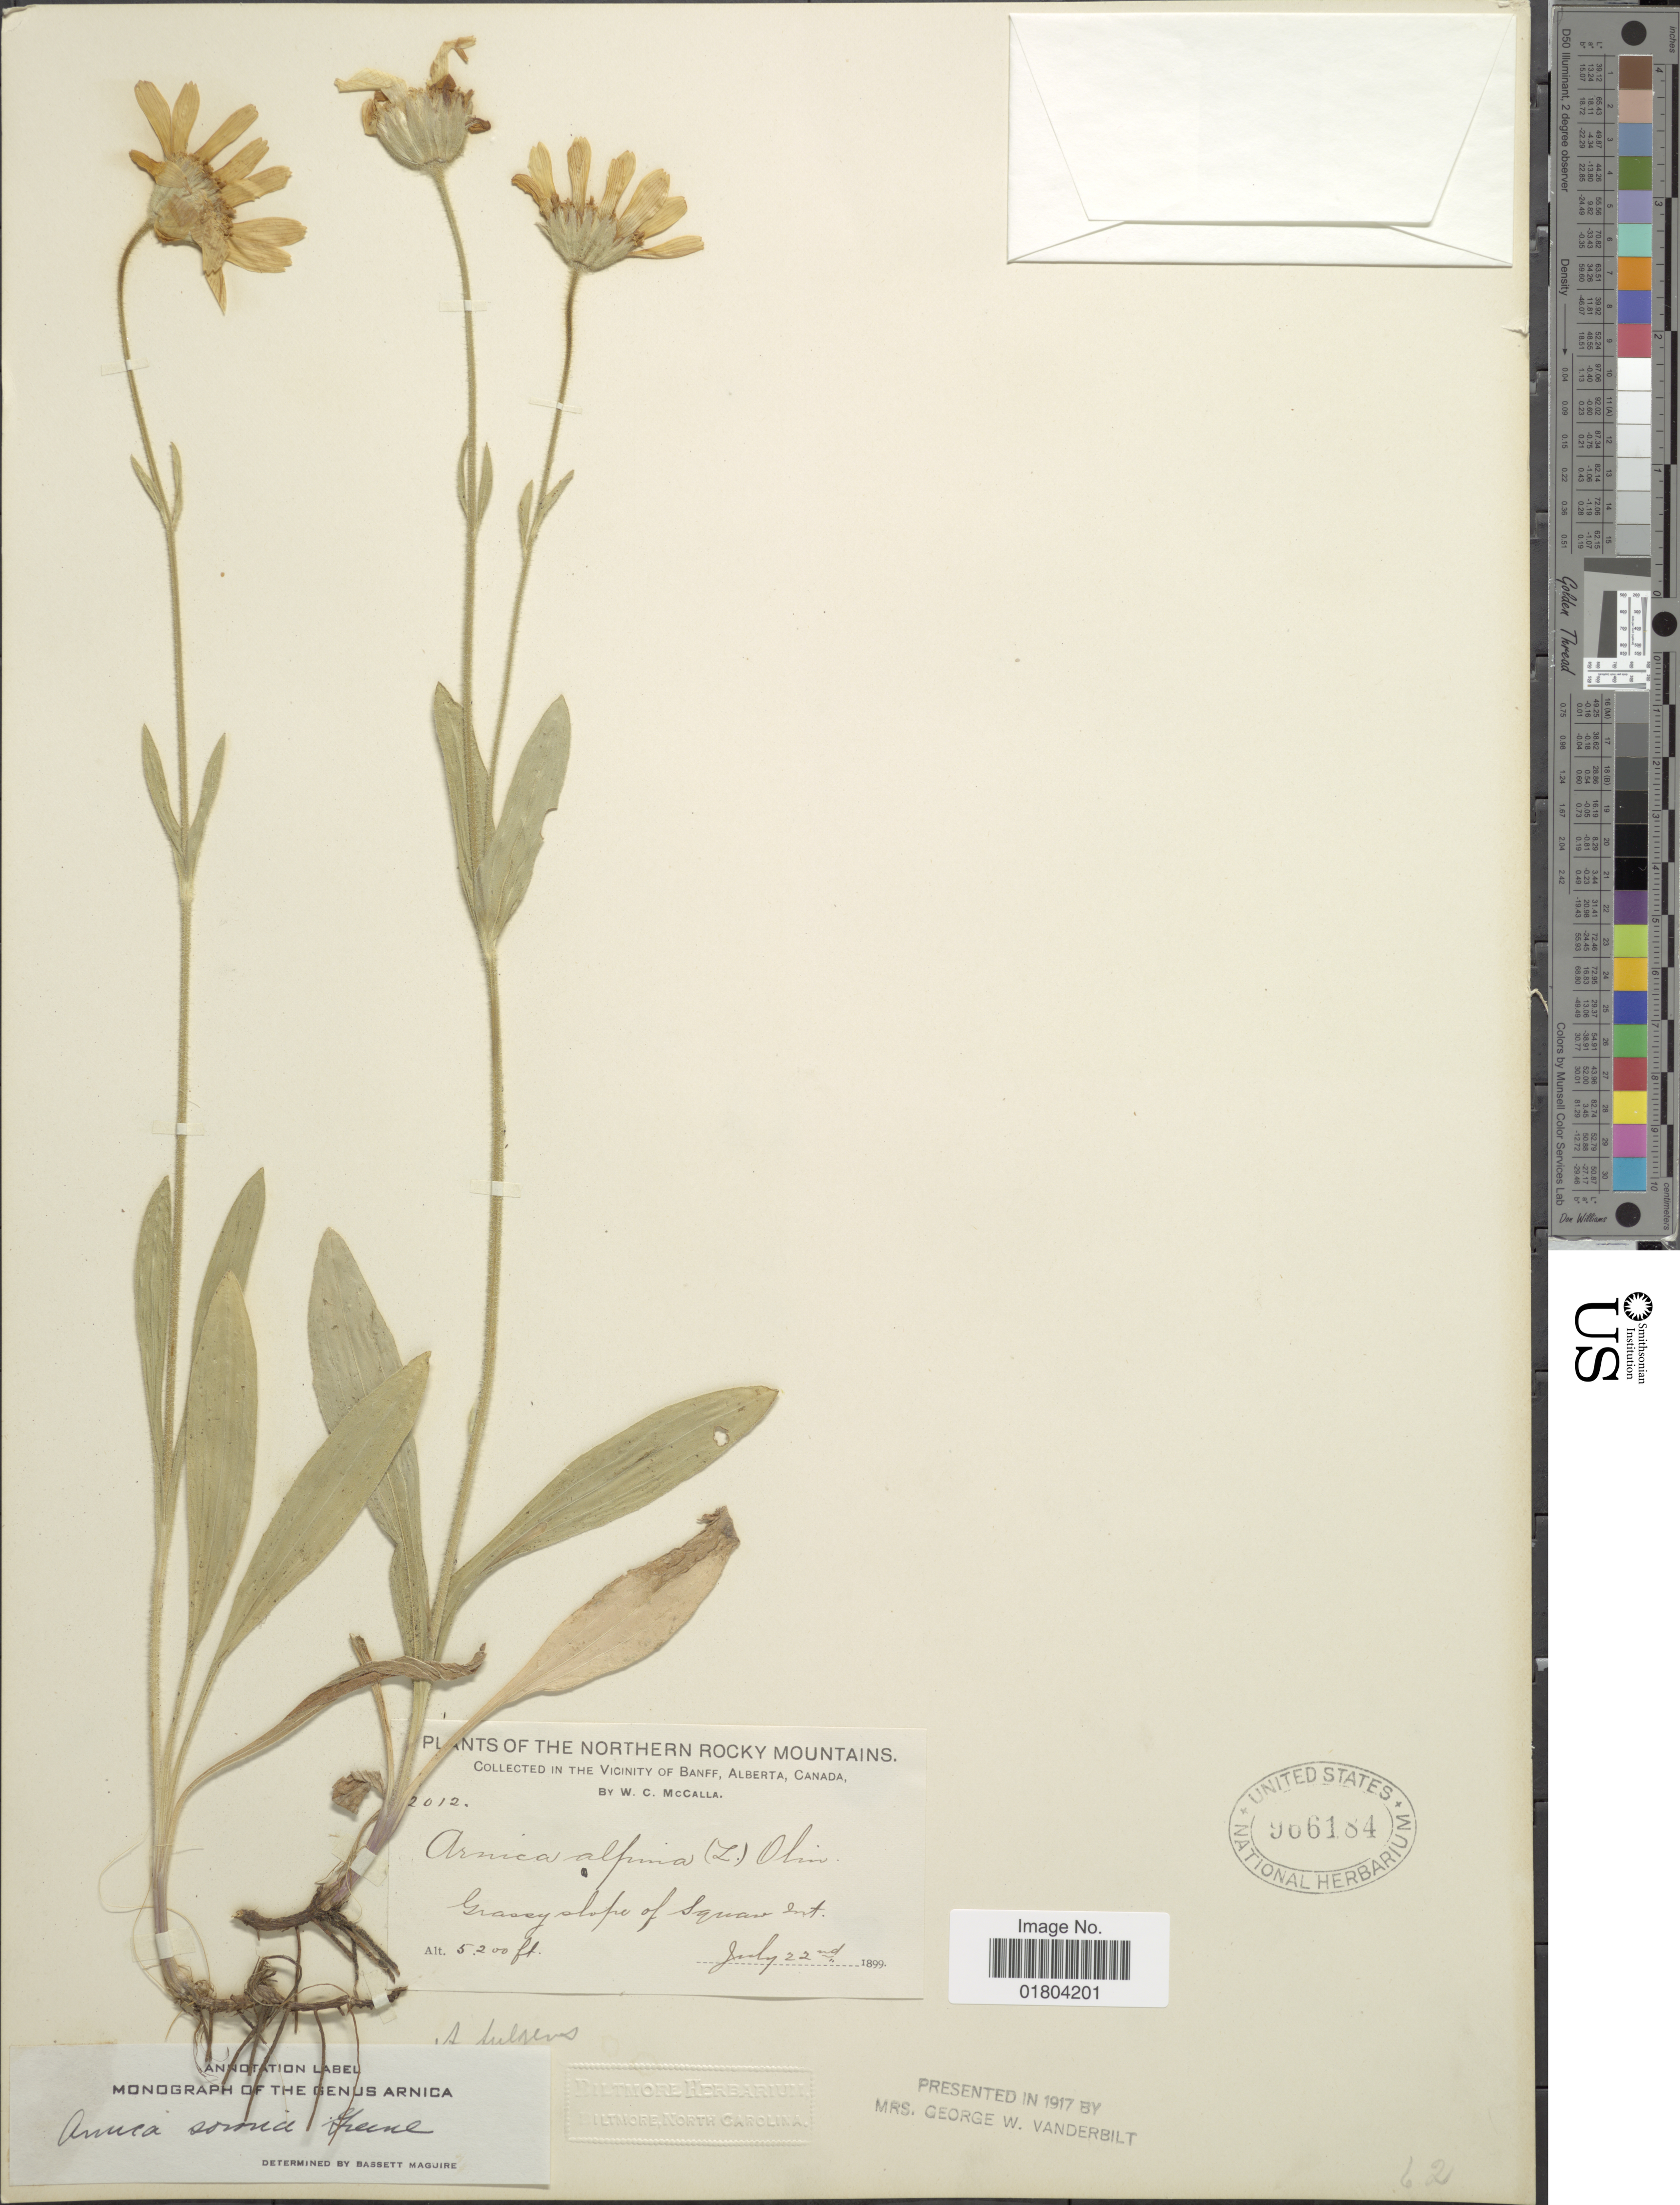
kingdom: Plantae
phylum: Tracheophyta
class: Magnoliopsida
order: Asterales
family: Asteraceae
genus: Arnica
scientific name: Arnica sororia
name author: Greene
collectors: W. McCalla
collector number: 2012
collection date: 1899-07-22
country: Canada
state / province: Alberta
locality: The Northern Rocky Mountains, in the Vicinity of Banff, Grassy slope of Squaw Mt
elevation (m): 1585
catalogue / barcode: US 966184